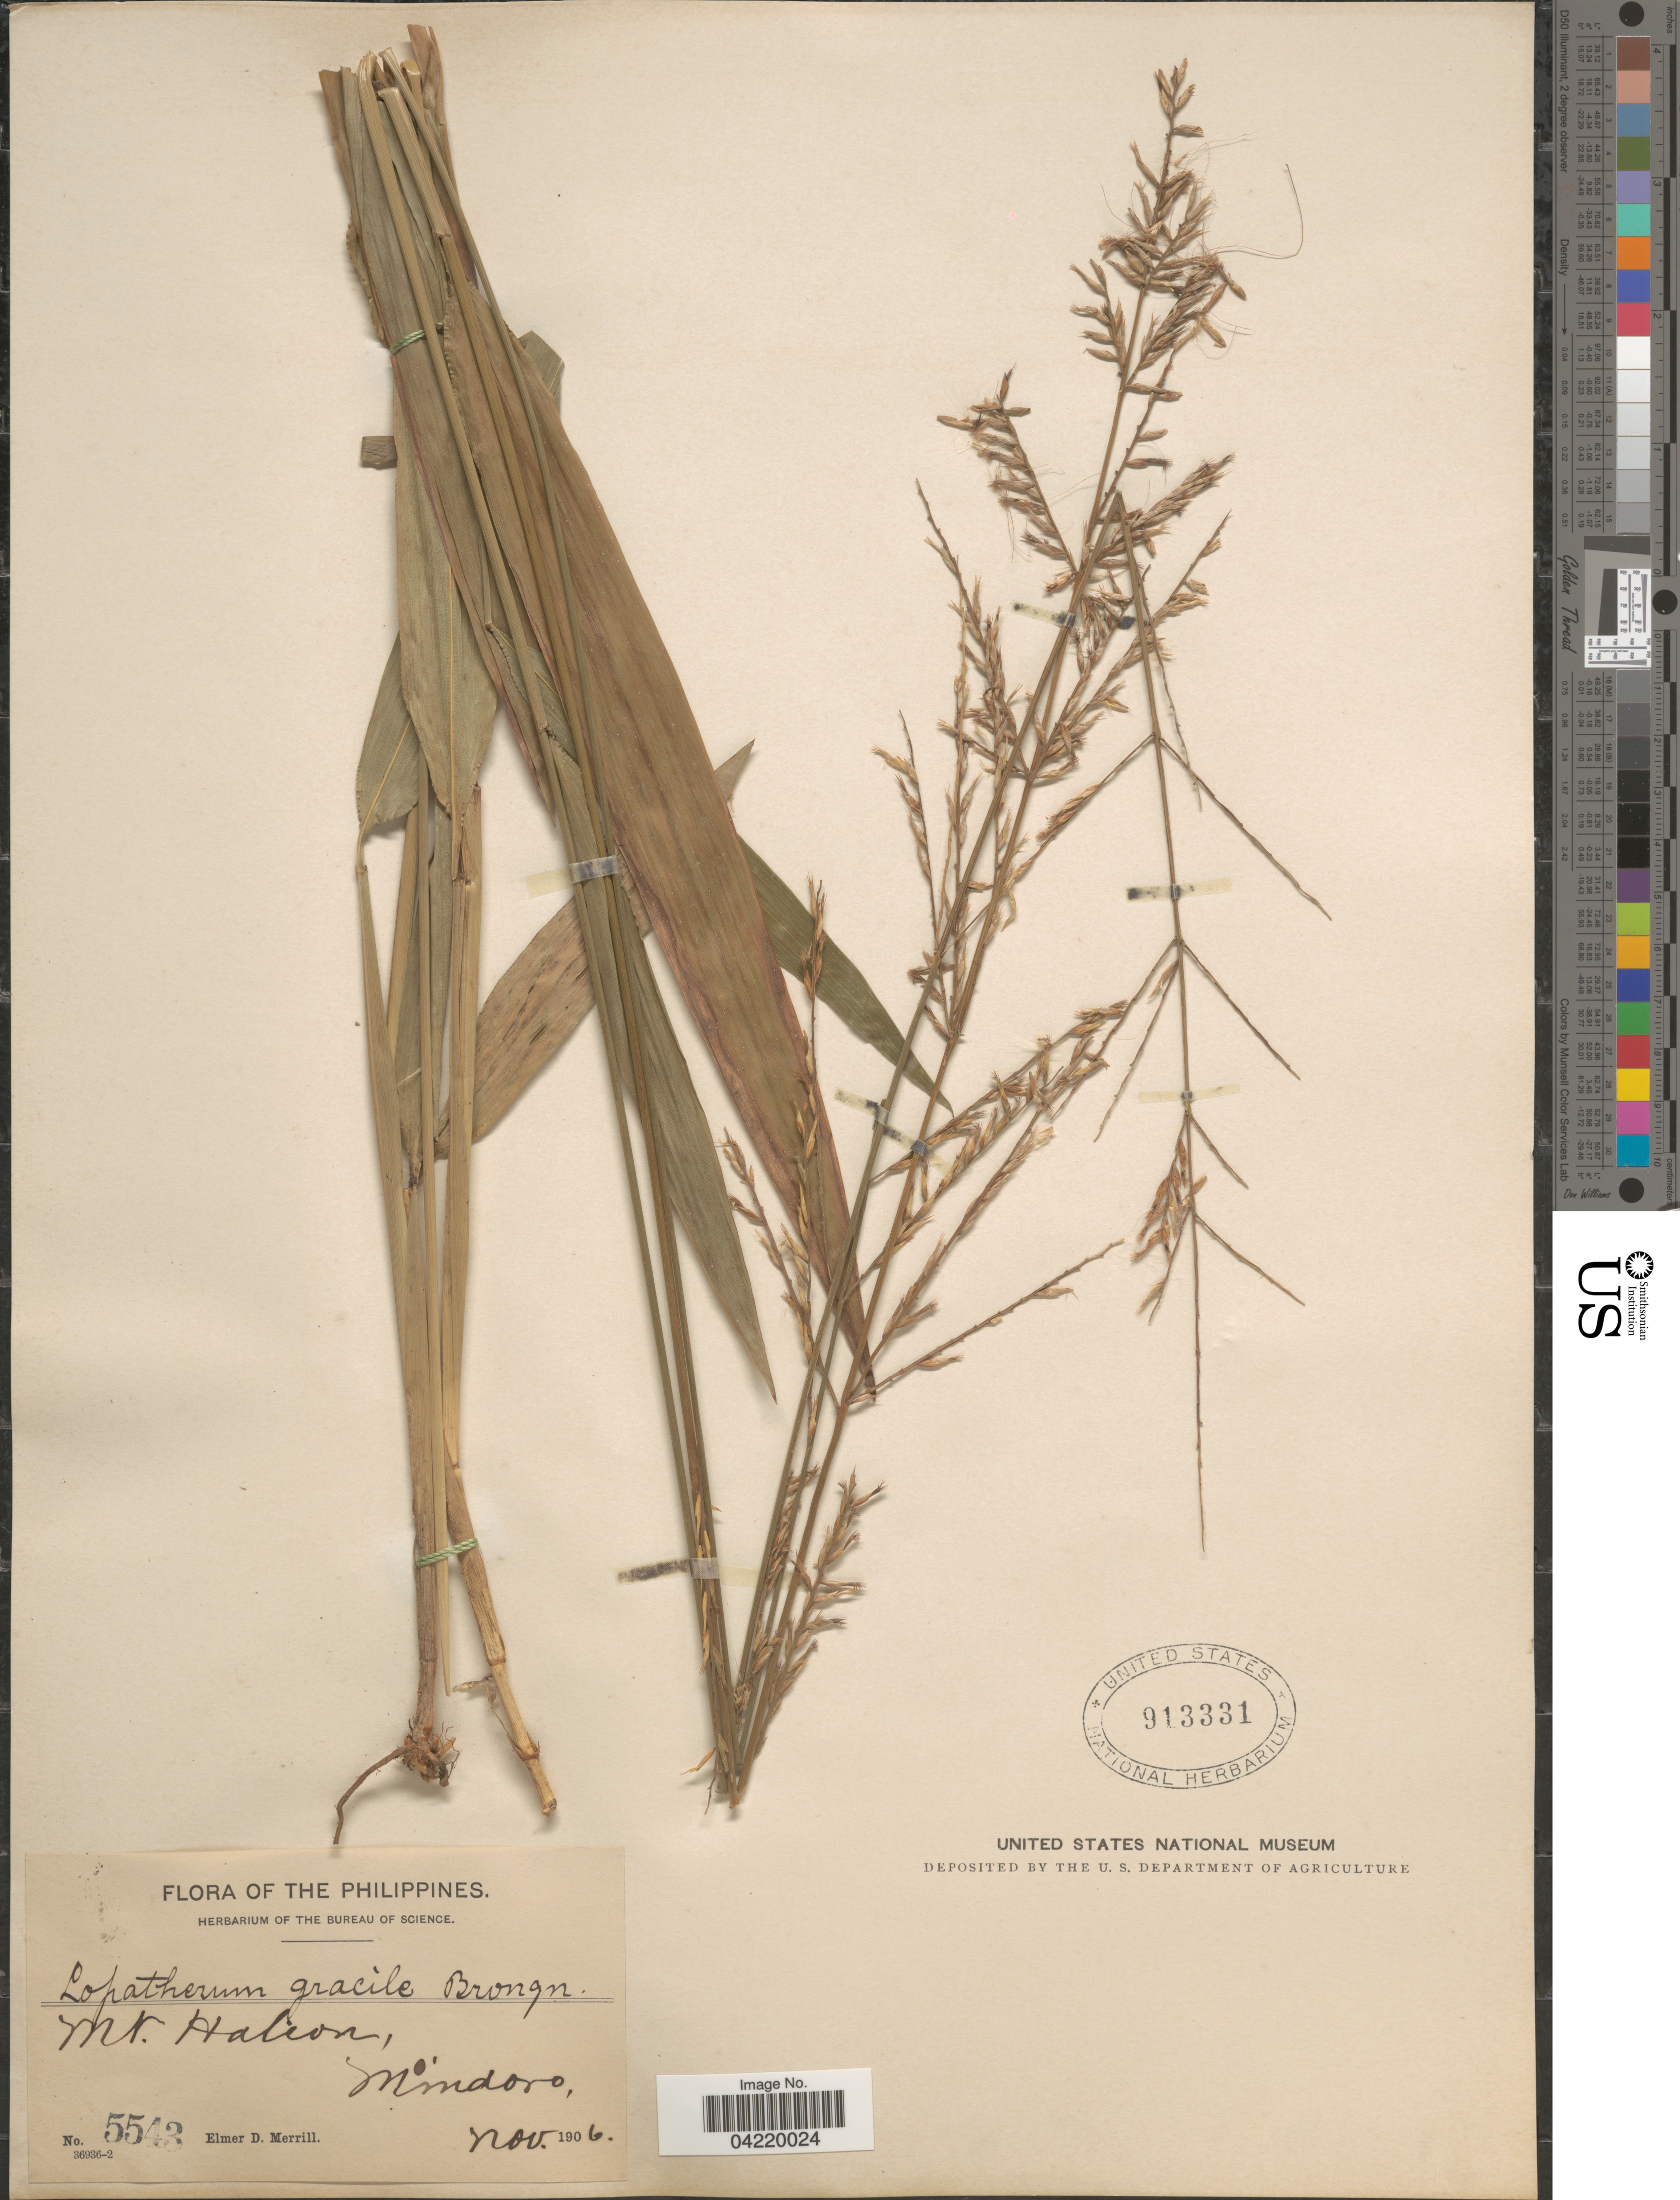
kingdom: Plantae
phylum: Tracheophyta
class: Liliopsida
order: Poales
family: Poaceae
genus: Lophatherum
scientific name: Lophatherum gracile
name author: Brongn.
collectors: E. D. Merrill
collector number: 5543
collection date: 1906-11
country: Philippines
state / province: Mimaropa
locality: Mt. Halion, Mindoro.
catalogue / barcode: US 913331